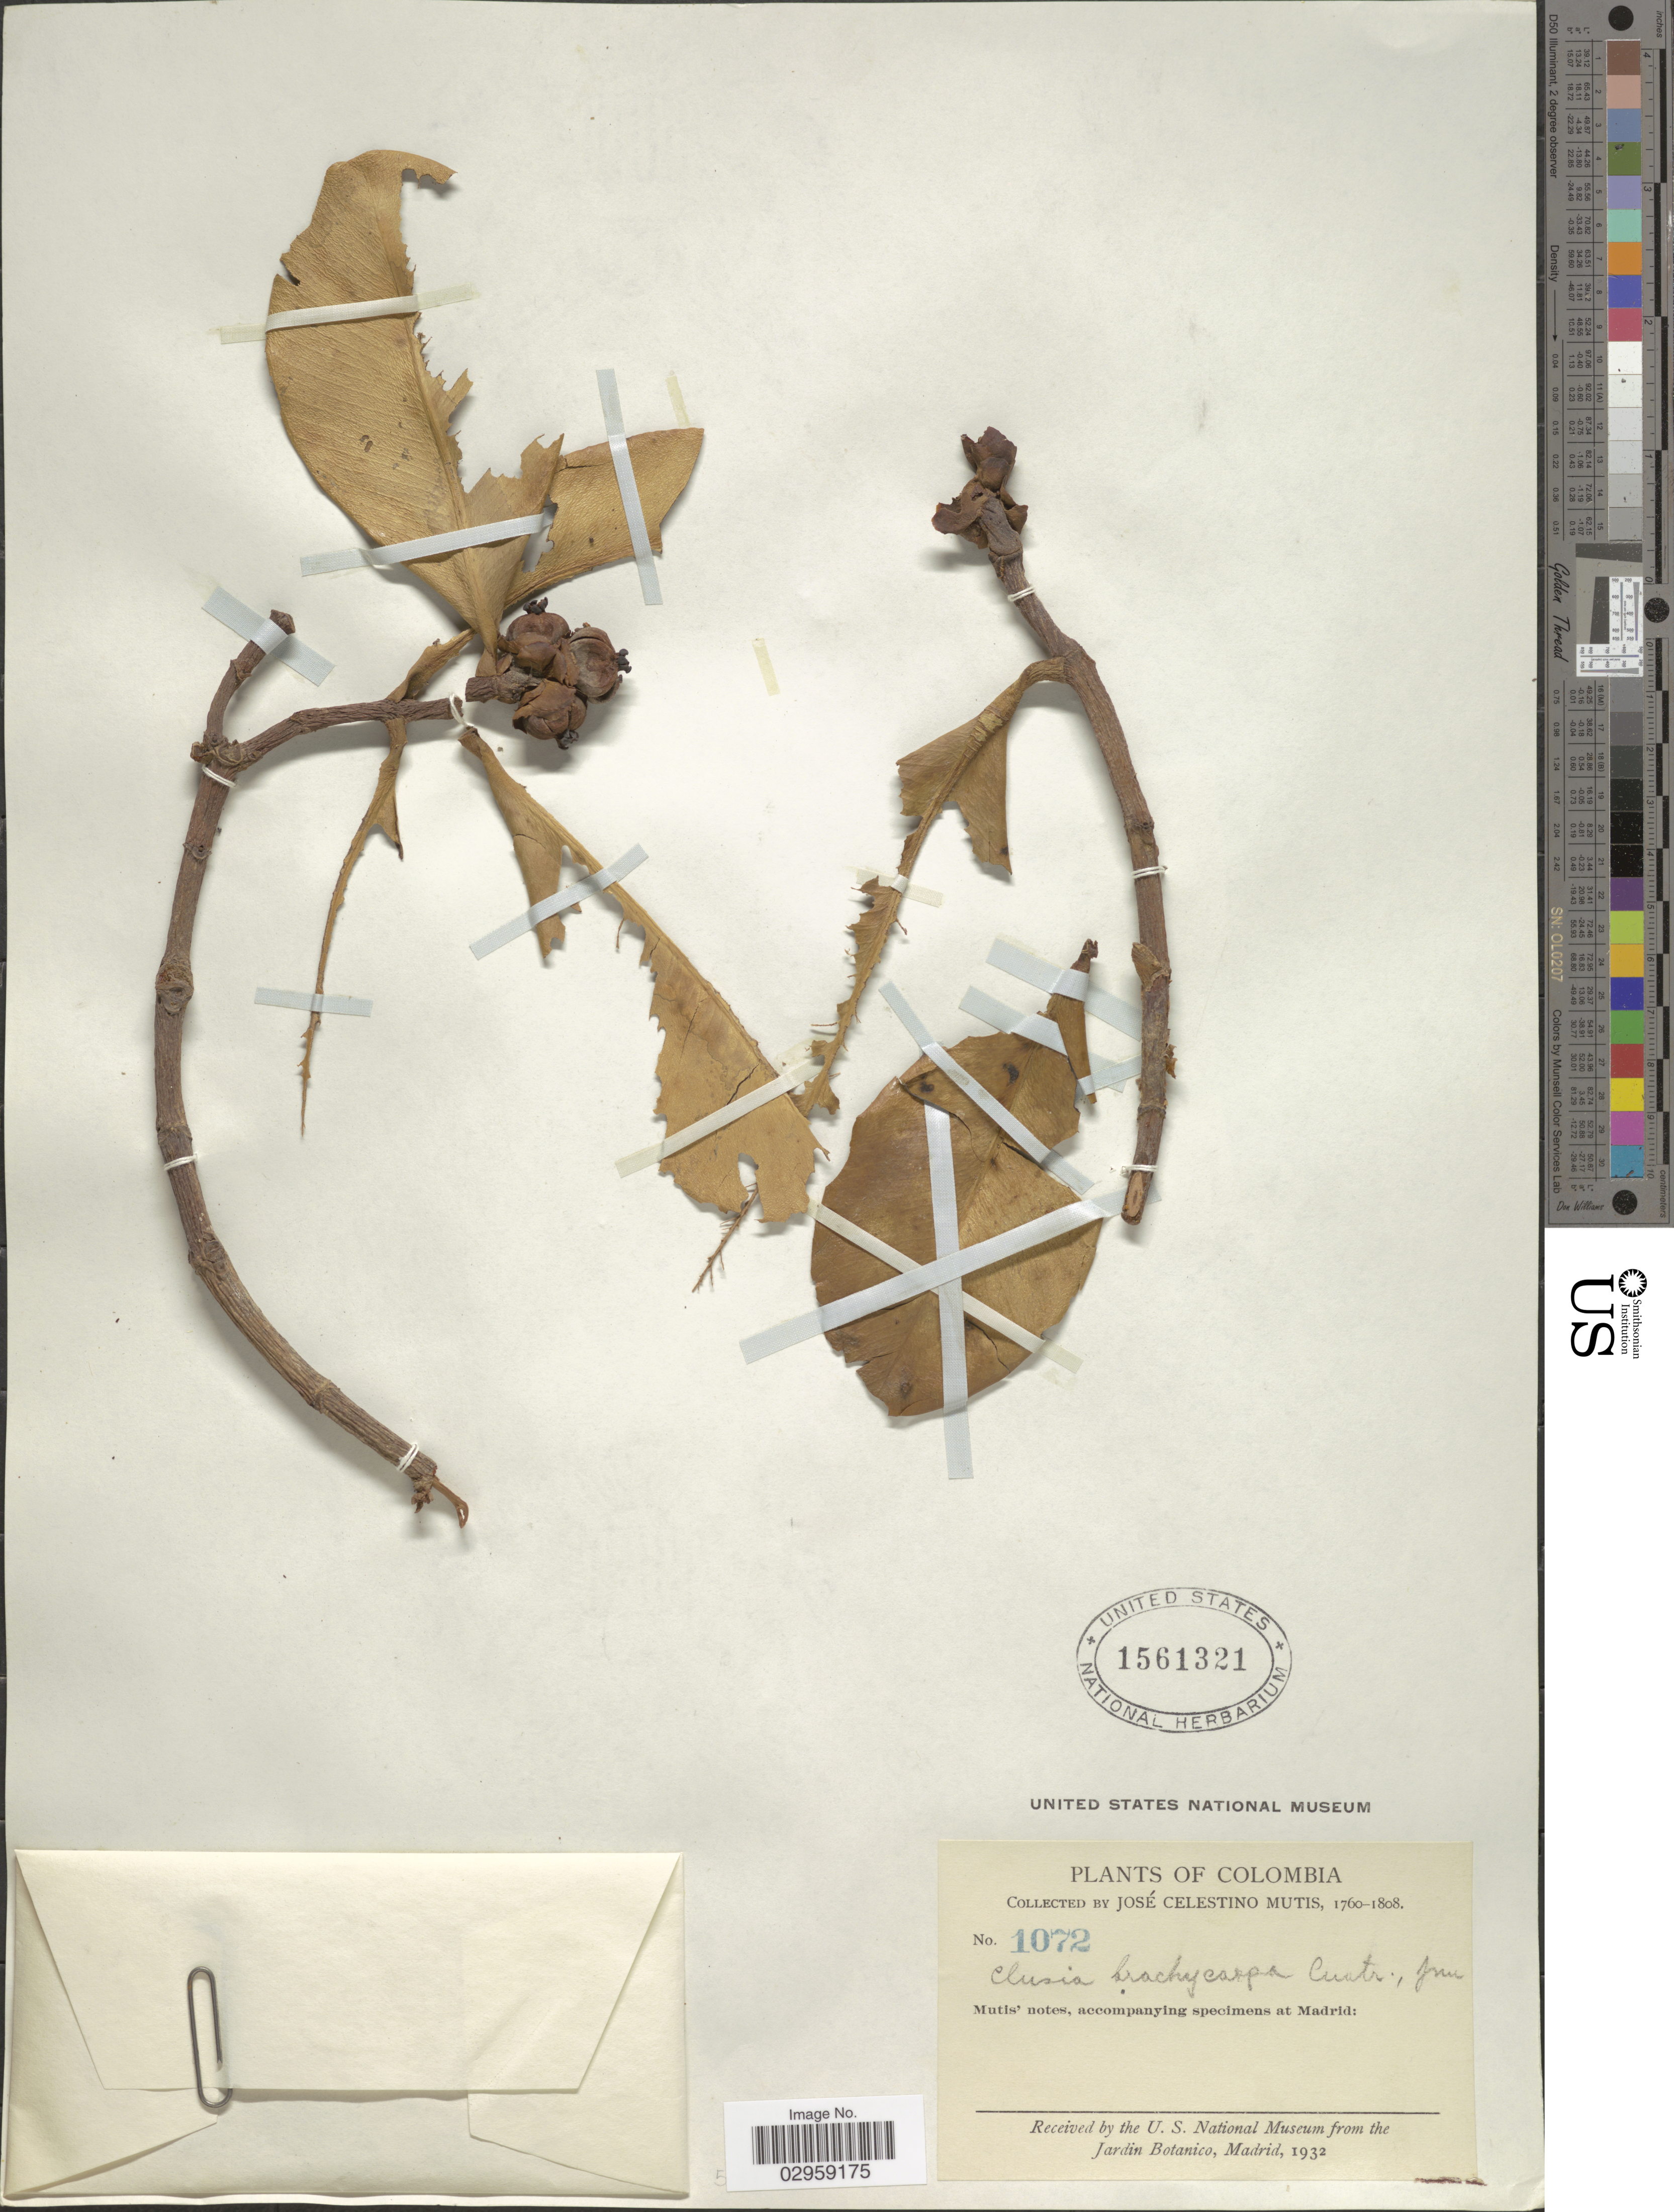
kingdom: Plantae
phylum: Tracheophyta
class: Magnoliopsida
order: Malpighiales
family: Clusiaceae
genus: Clusia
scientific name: Clusia brachycarpa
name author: Cuatrec.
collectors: J. C. B. Mutis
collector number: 1072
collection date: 1760/1808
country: Colombia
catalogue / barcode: US 1561321